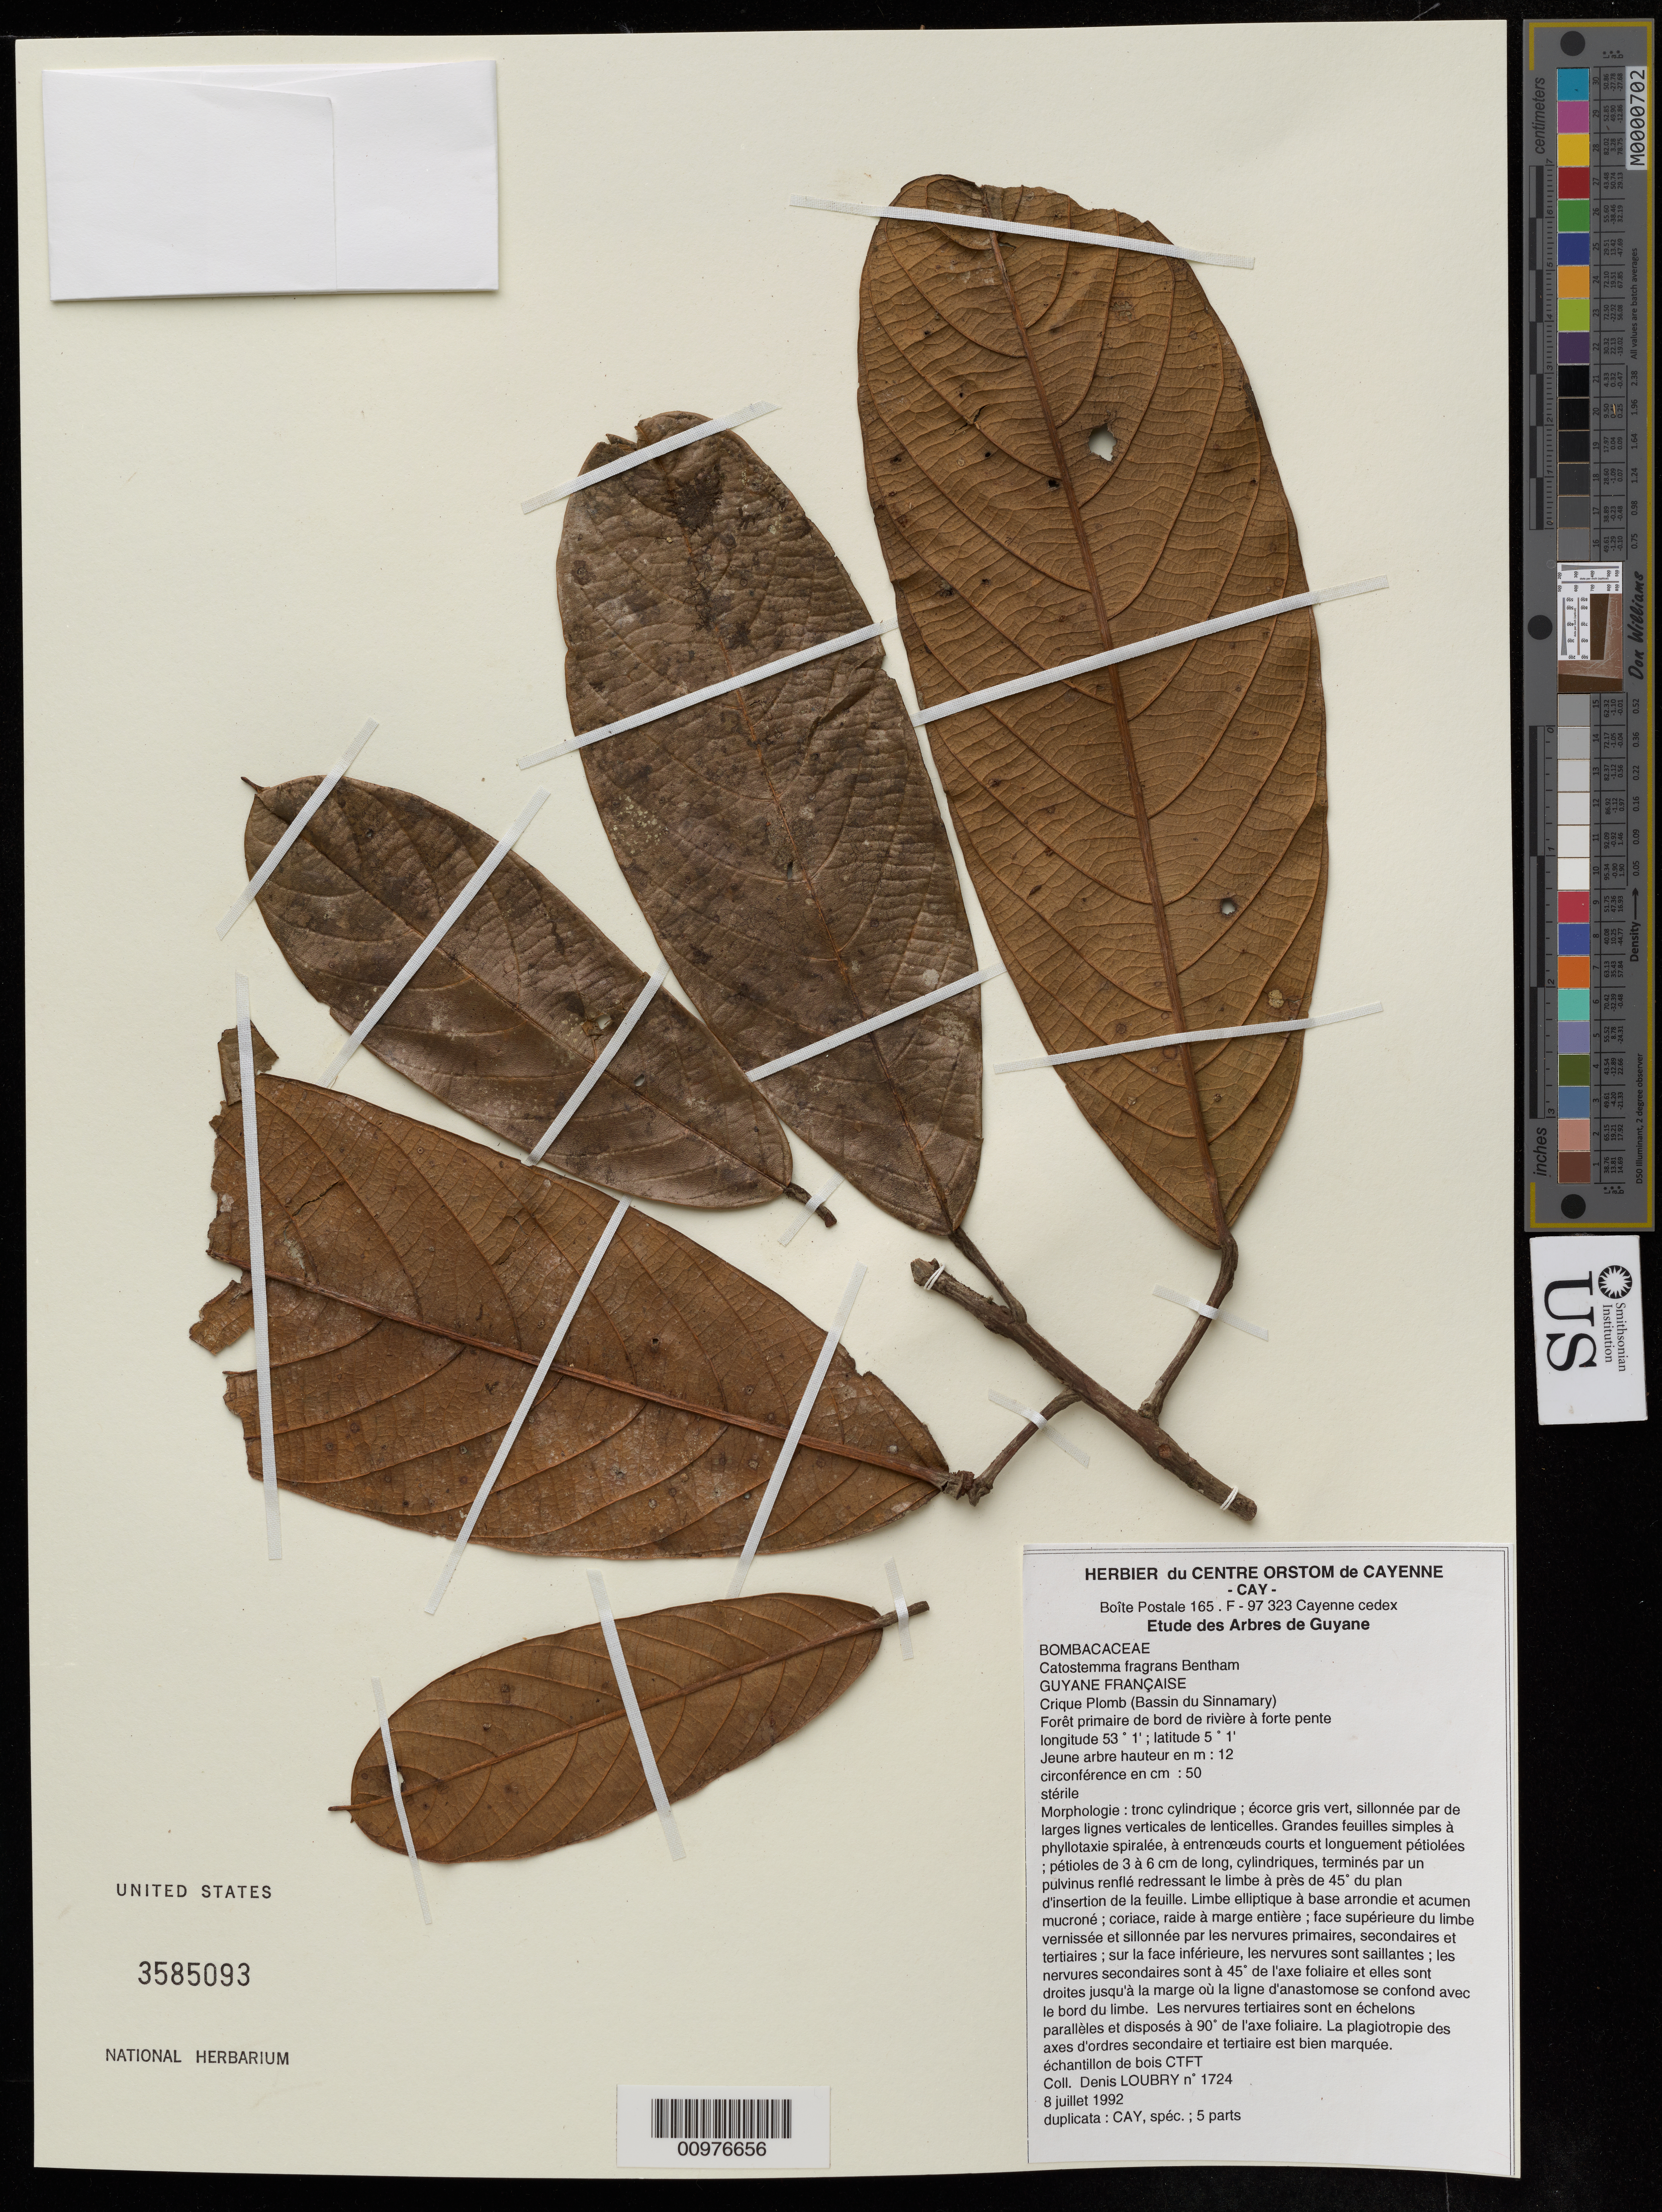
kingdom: Plantae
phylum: Tracheophyta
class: Magnoliopsida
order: Malvales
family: Malvaceae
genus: Catostemma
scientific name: Catostemma fragrans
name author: Benth.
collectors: D. Loubry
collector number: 1724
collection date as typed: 8 juillet 1992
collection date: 1992-07-08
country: French Guiana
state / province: Cayenne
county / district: Sinnamary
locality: Bassin du Sinnamary, Crique Plomb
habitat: Foret primaire de bord de riviere a forte pente.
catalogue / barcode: US 3585093